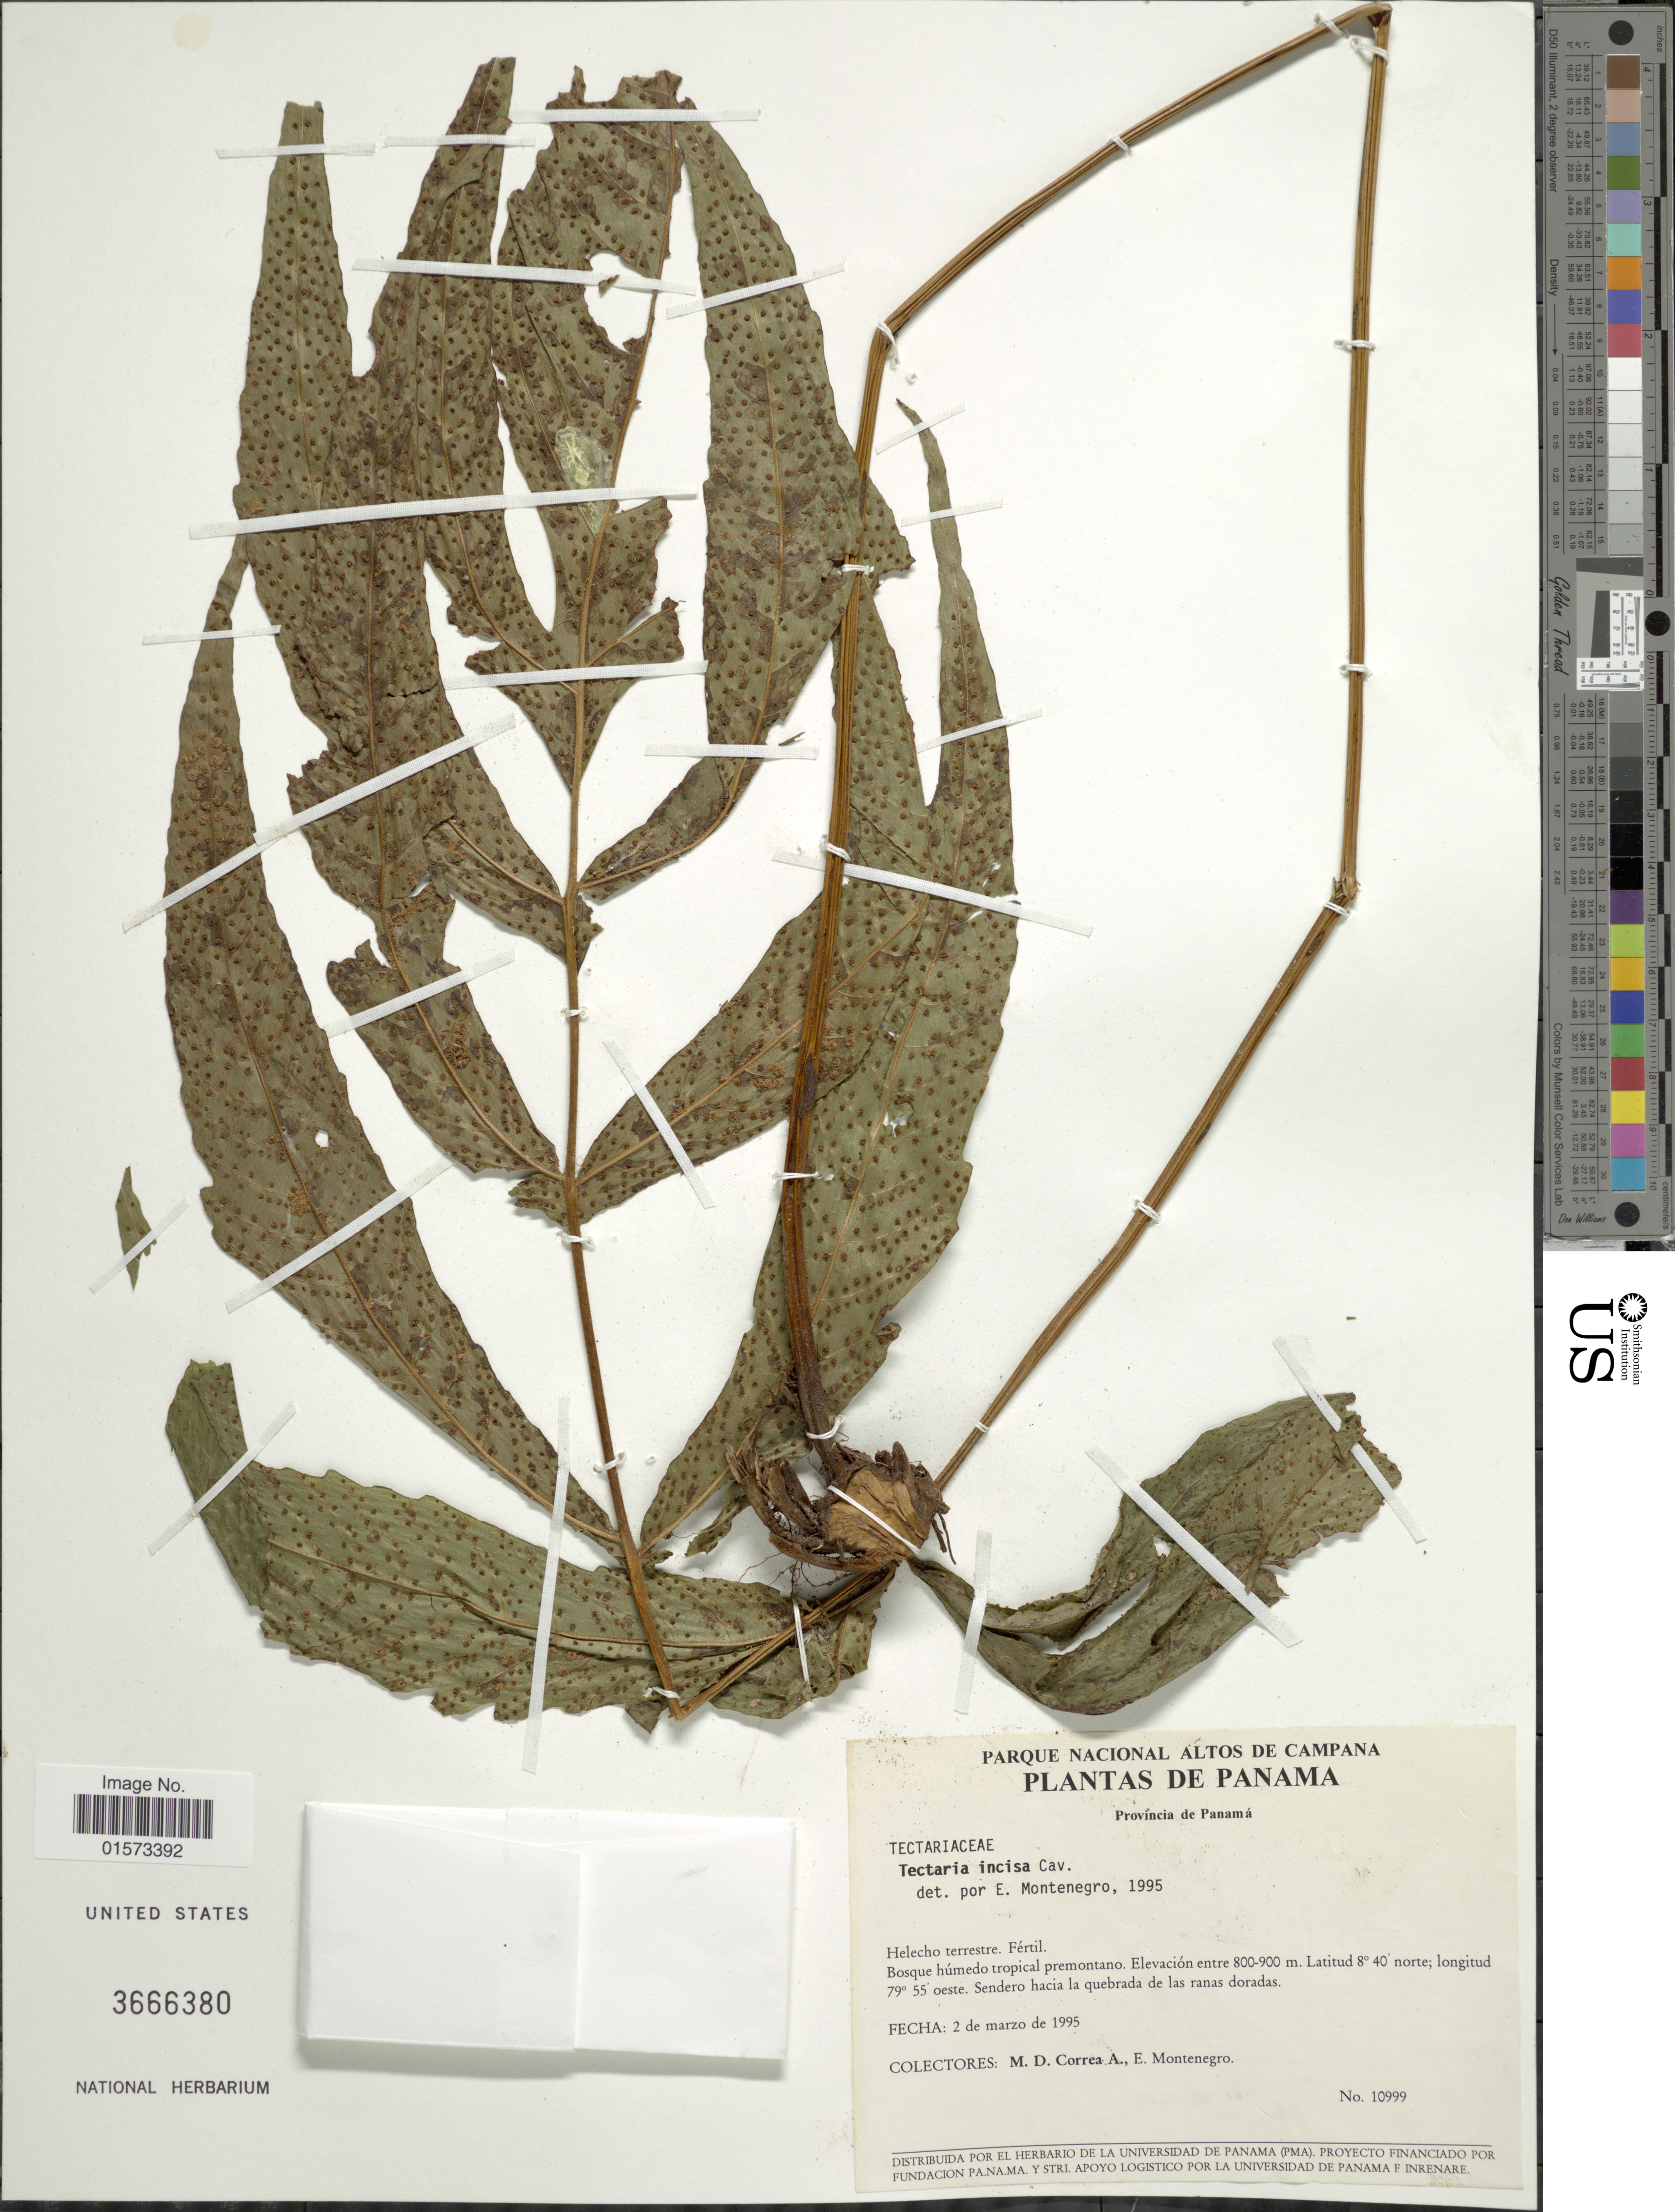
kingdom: Plantae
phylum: Tracheophyta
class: Polypodiopsida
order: Polypodiales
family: Tectariaceae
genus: Tectaria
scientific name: Tectaria incisa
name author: Cav.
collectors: M. D. Corrêa-A. & E. Montenegro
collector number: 10999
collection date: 1995-03-02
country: Panama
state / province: Panamá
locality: Provincia de Panama. Bosque humedo tropical premontano. sendero hacia la quebrada de las ranas doradas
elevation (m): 800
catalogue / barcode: US 3666380